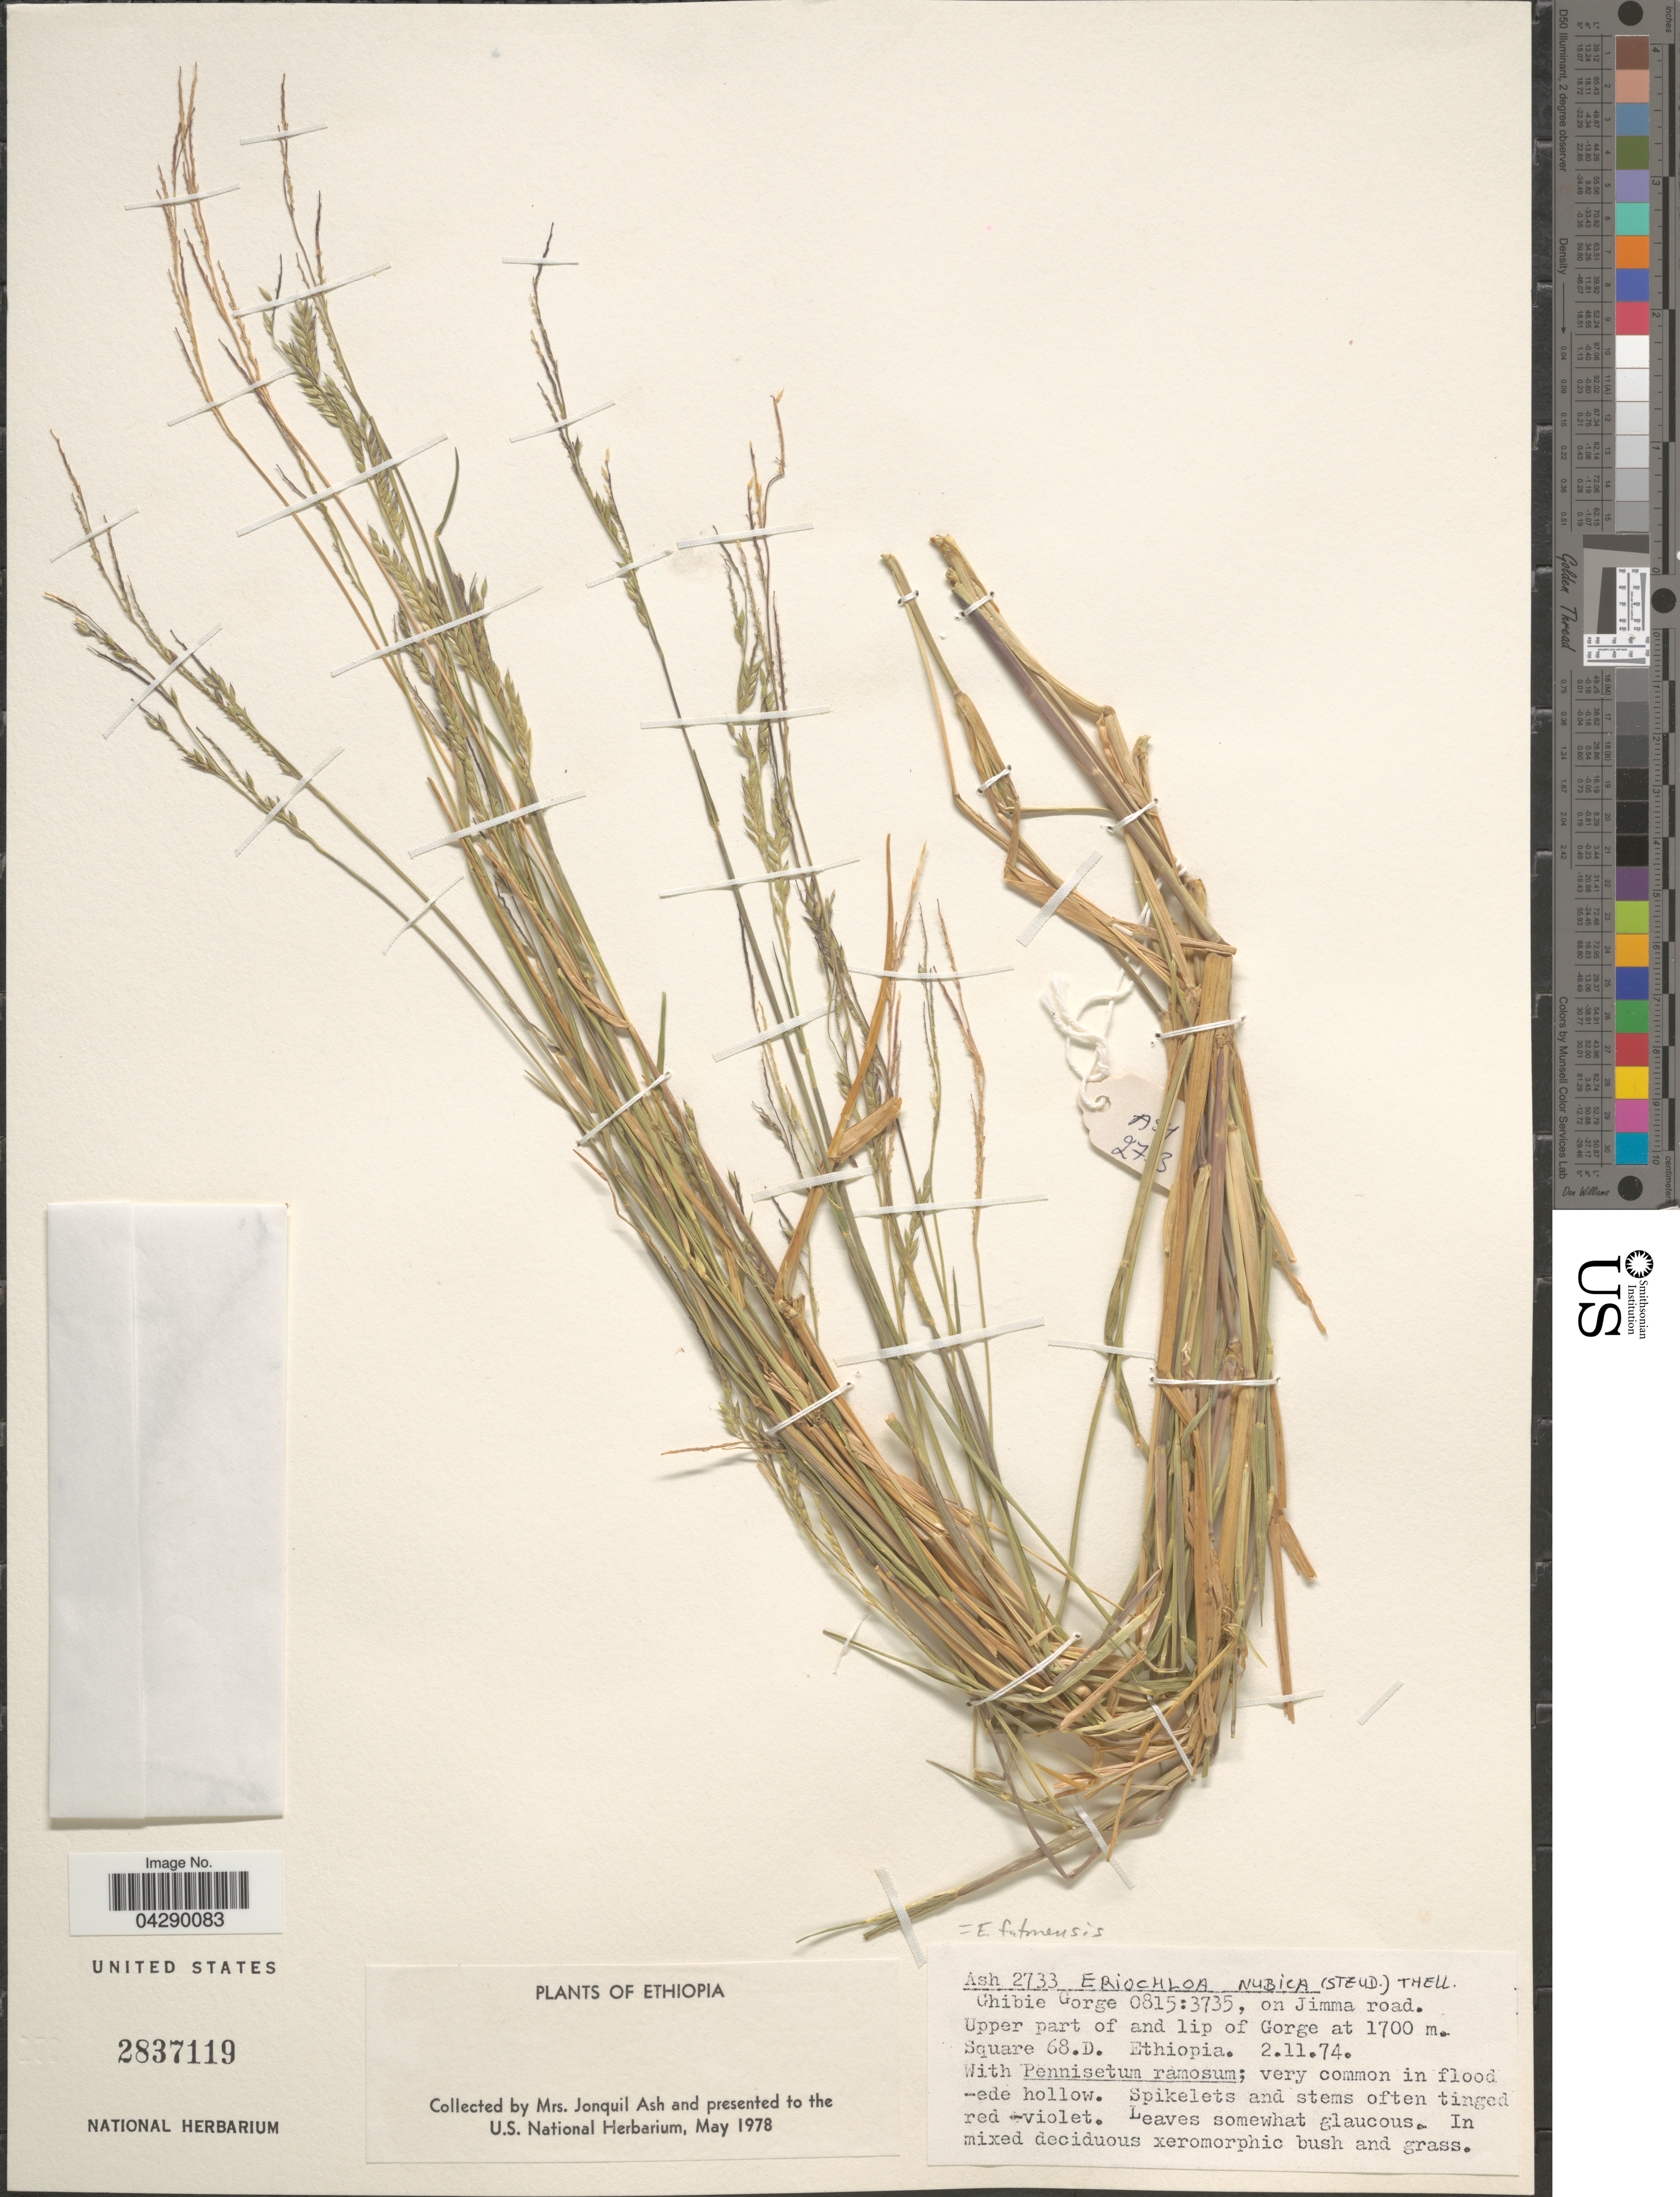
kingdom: Plantae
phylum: Tracheophyta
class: Liliopsida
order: Poales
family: Poaceae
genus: Eriochloa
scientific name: Eriochloa fatmensis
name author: (Hochst. & Steud.) Clayton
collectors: J. Ash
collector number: Ash2733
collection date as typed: Transcribed d/m/y: 2/11/74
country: Ethiopia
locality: Ghibie Forge 0815:3735, on Jimma road. Upper part of and lip of Gorge.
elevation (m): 1700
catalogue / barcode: US 2837119